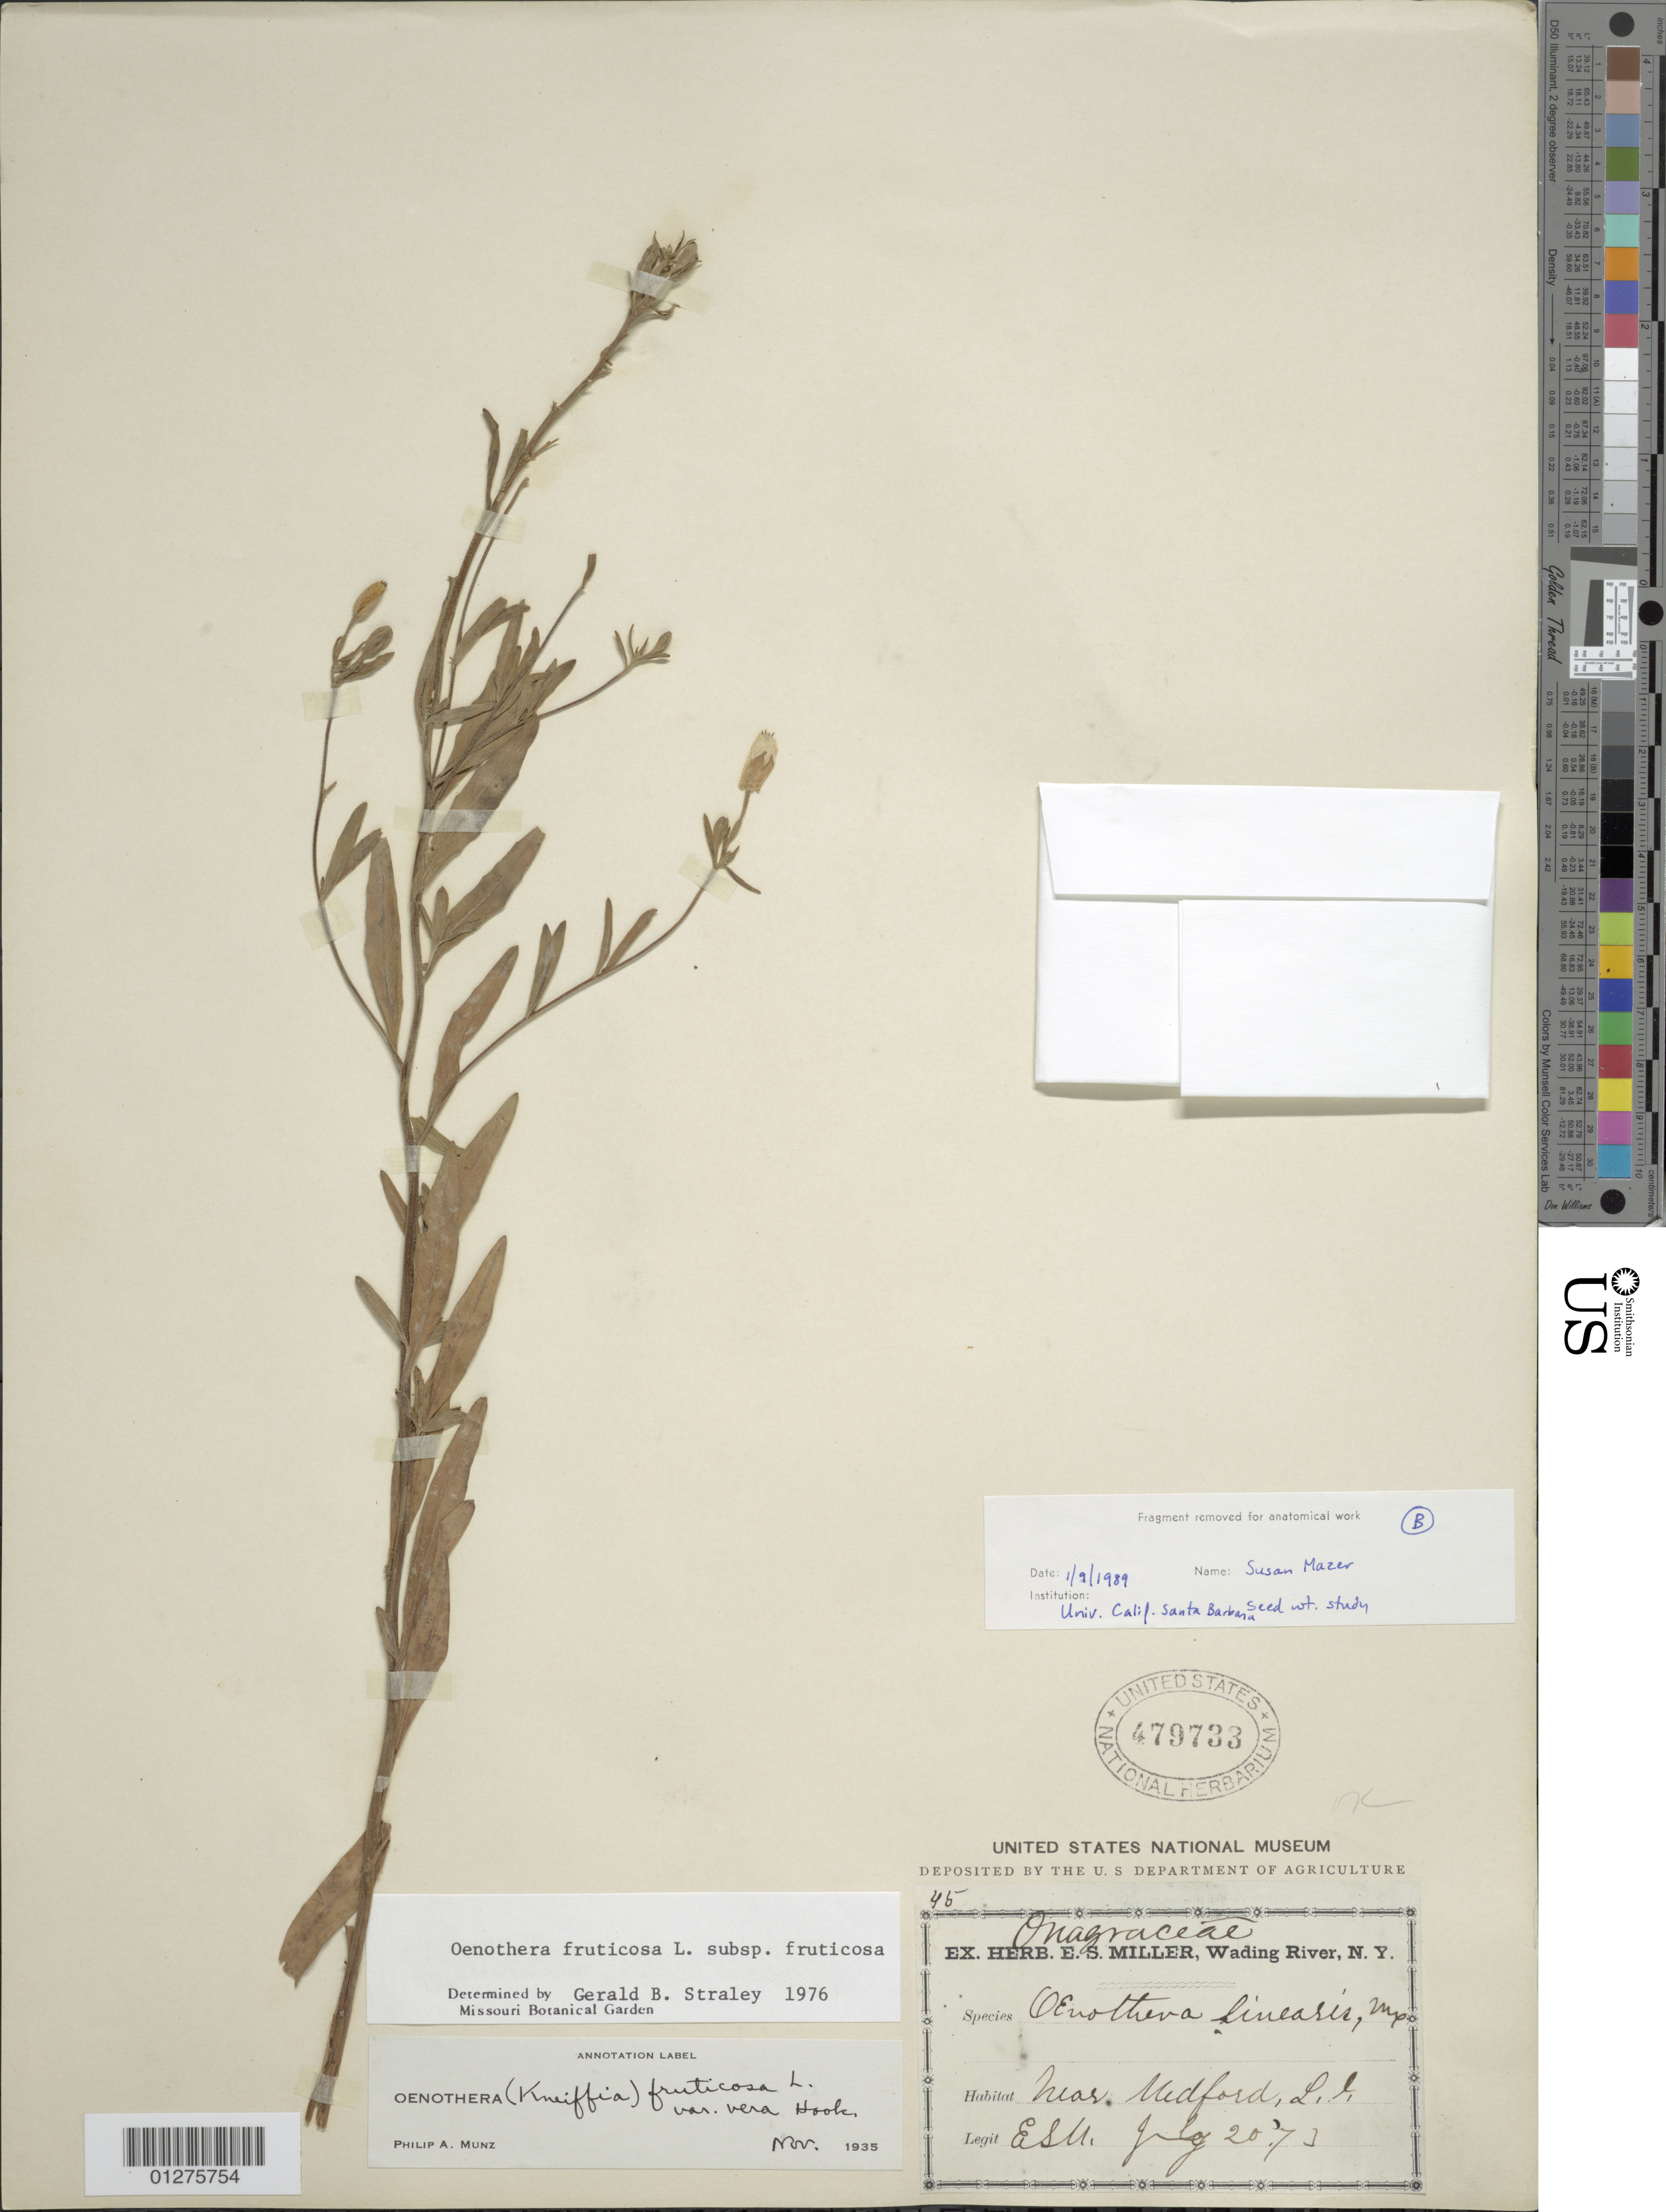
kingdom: Plantae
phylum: Tracheophyta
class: Magnoliopsida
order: Myrtales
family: Onagraceae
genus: Oenothera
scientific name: Oenothera fruticosa subsp. fruticosa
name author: L.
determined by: Straley, G. B.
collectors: E. S. Miller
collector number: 45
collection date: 1873-07-20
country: United States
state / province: New York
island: Long Island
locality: Medford.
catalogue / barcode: US 479733